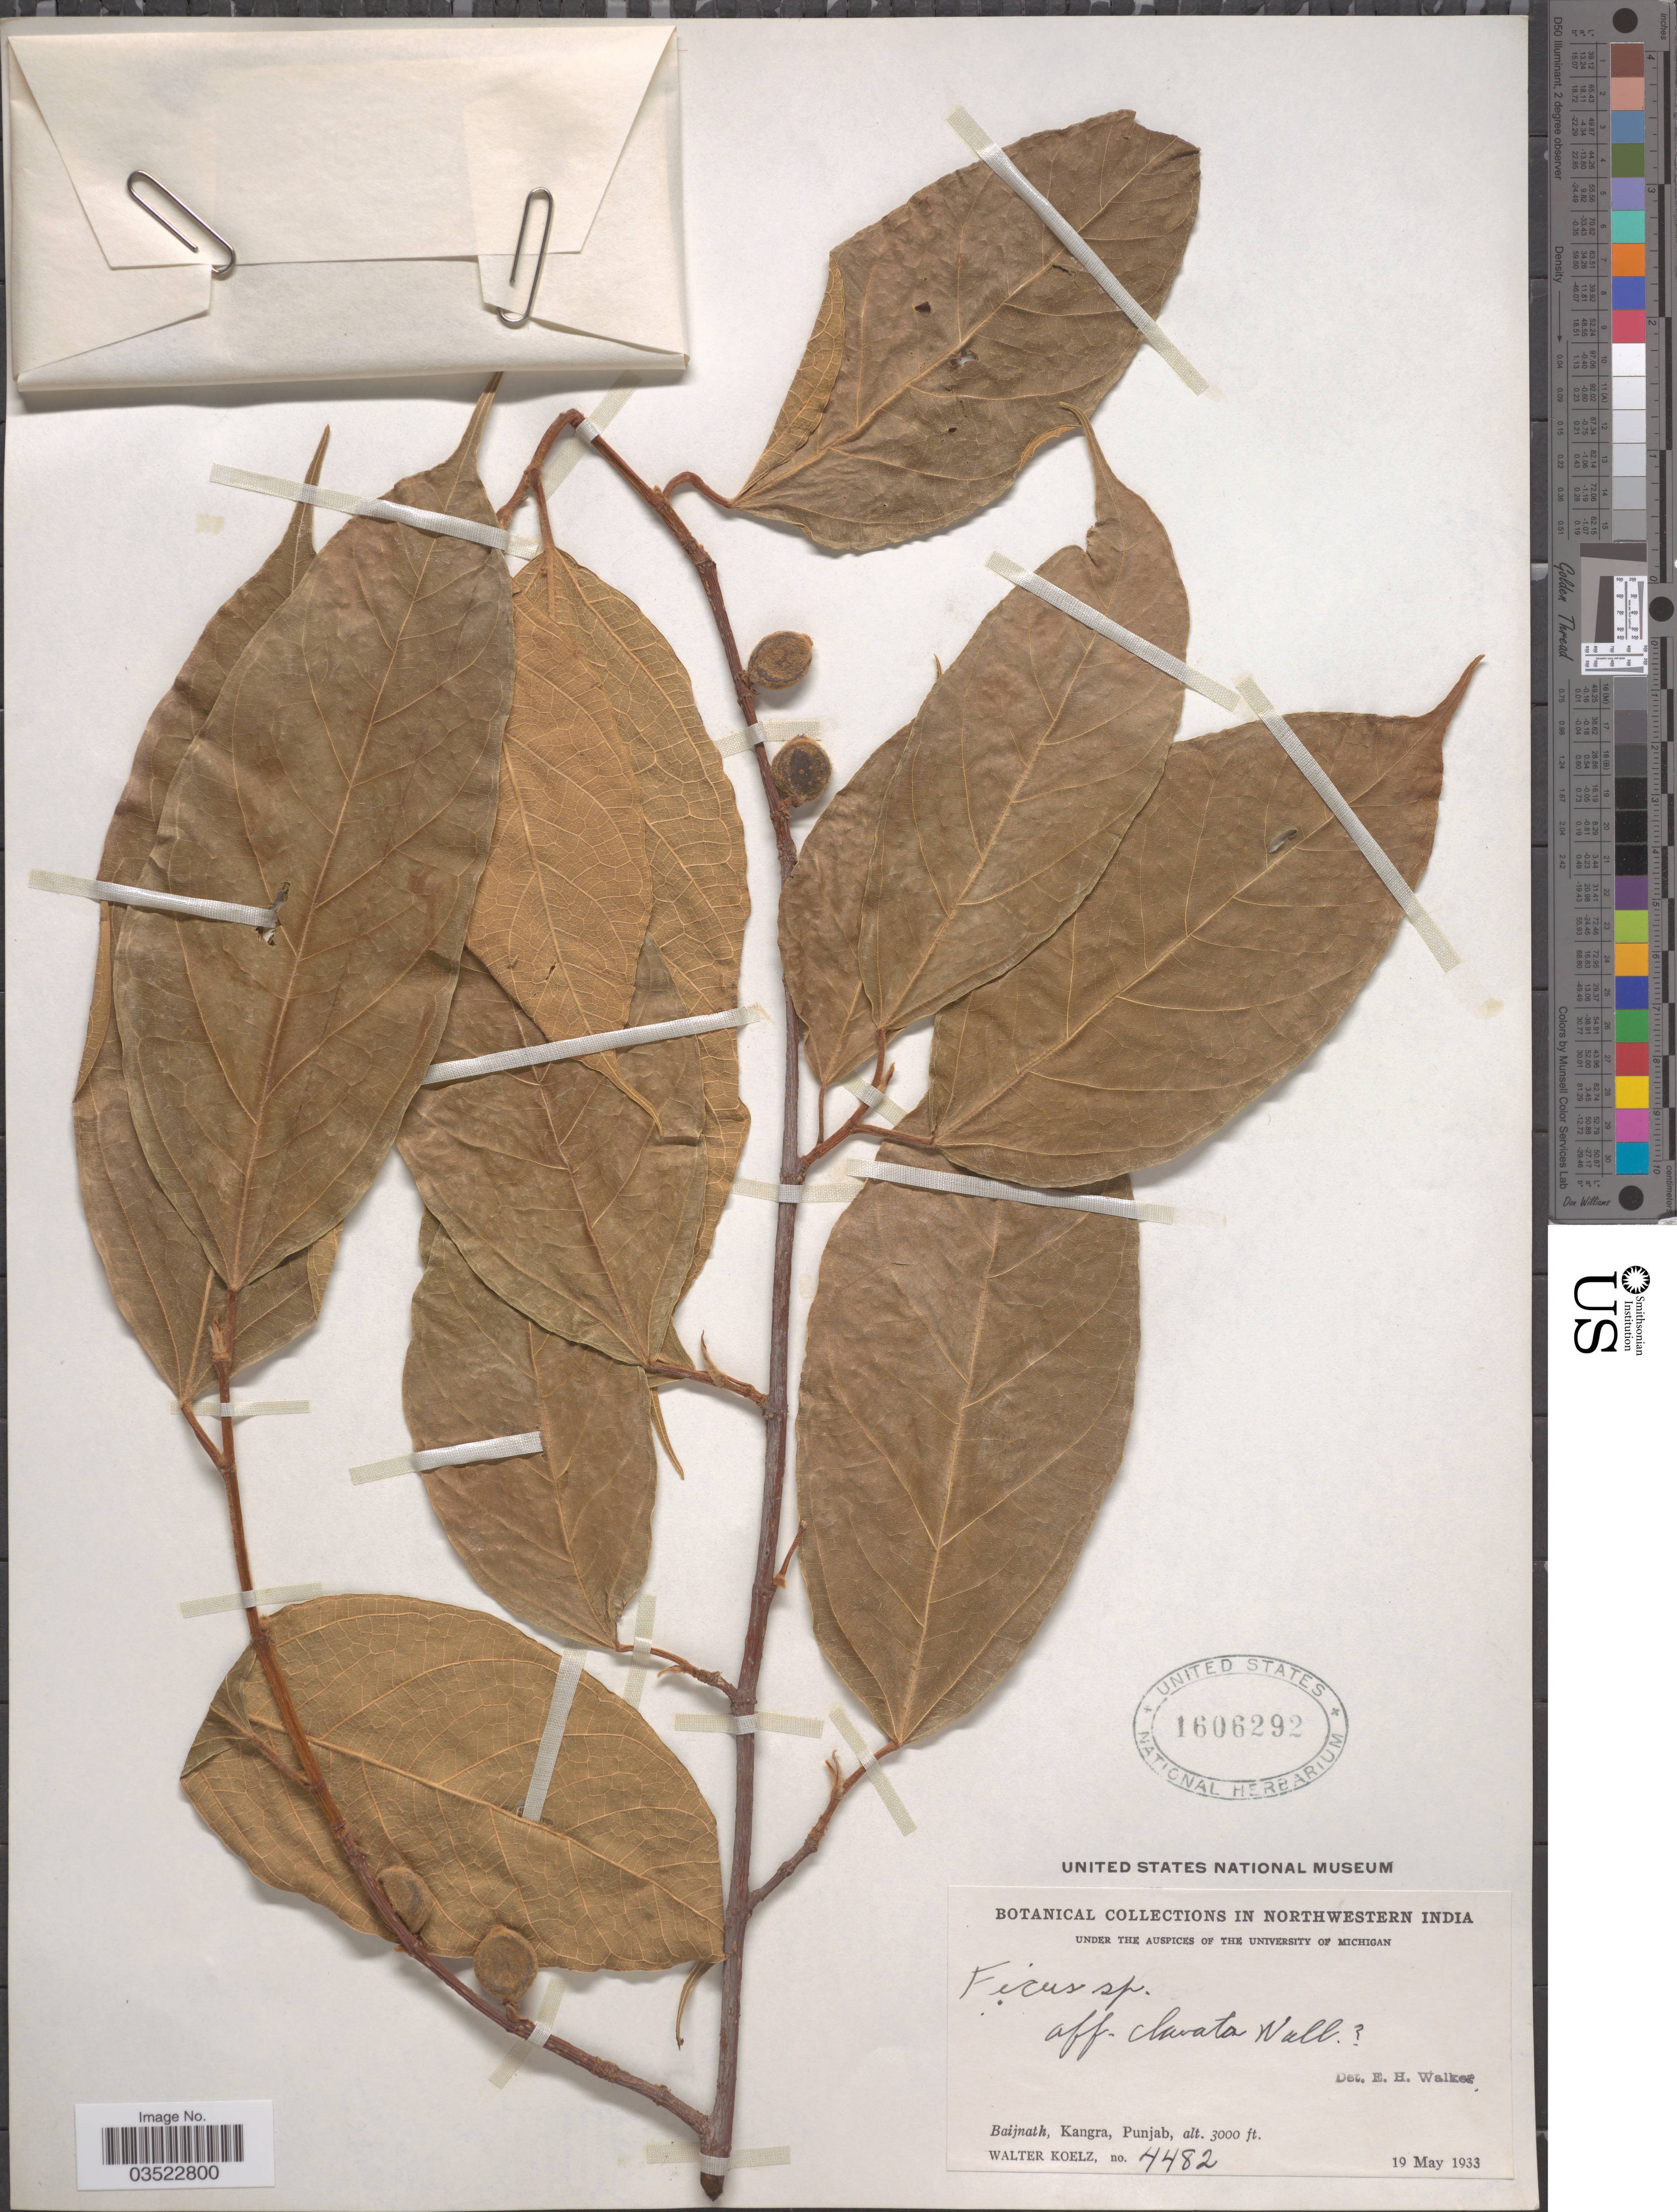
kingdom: Plantae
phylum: Tracheophyta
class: Magnoliopsida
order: Rosales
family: Moraceae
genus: Ficus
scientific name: Ficus subincisa var. subincisa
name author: Buch.-Ham. ex Sm.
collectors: W. N. Koelz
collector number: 4482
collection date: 1933-05-19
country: India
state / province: Punjab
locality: Northwestern India. Baijnath, Kangra.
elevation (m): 914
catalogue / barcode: US 1606292